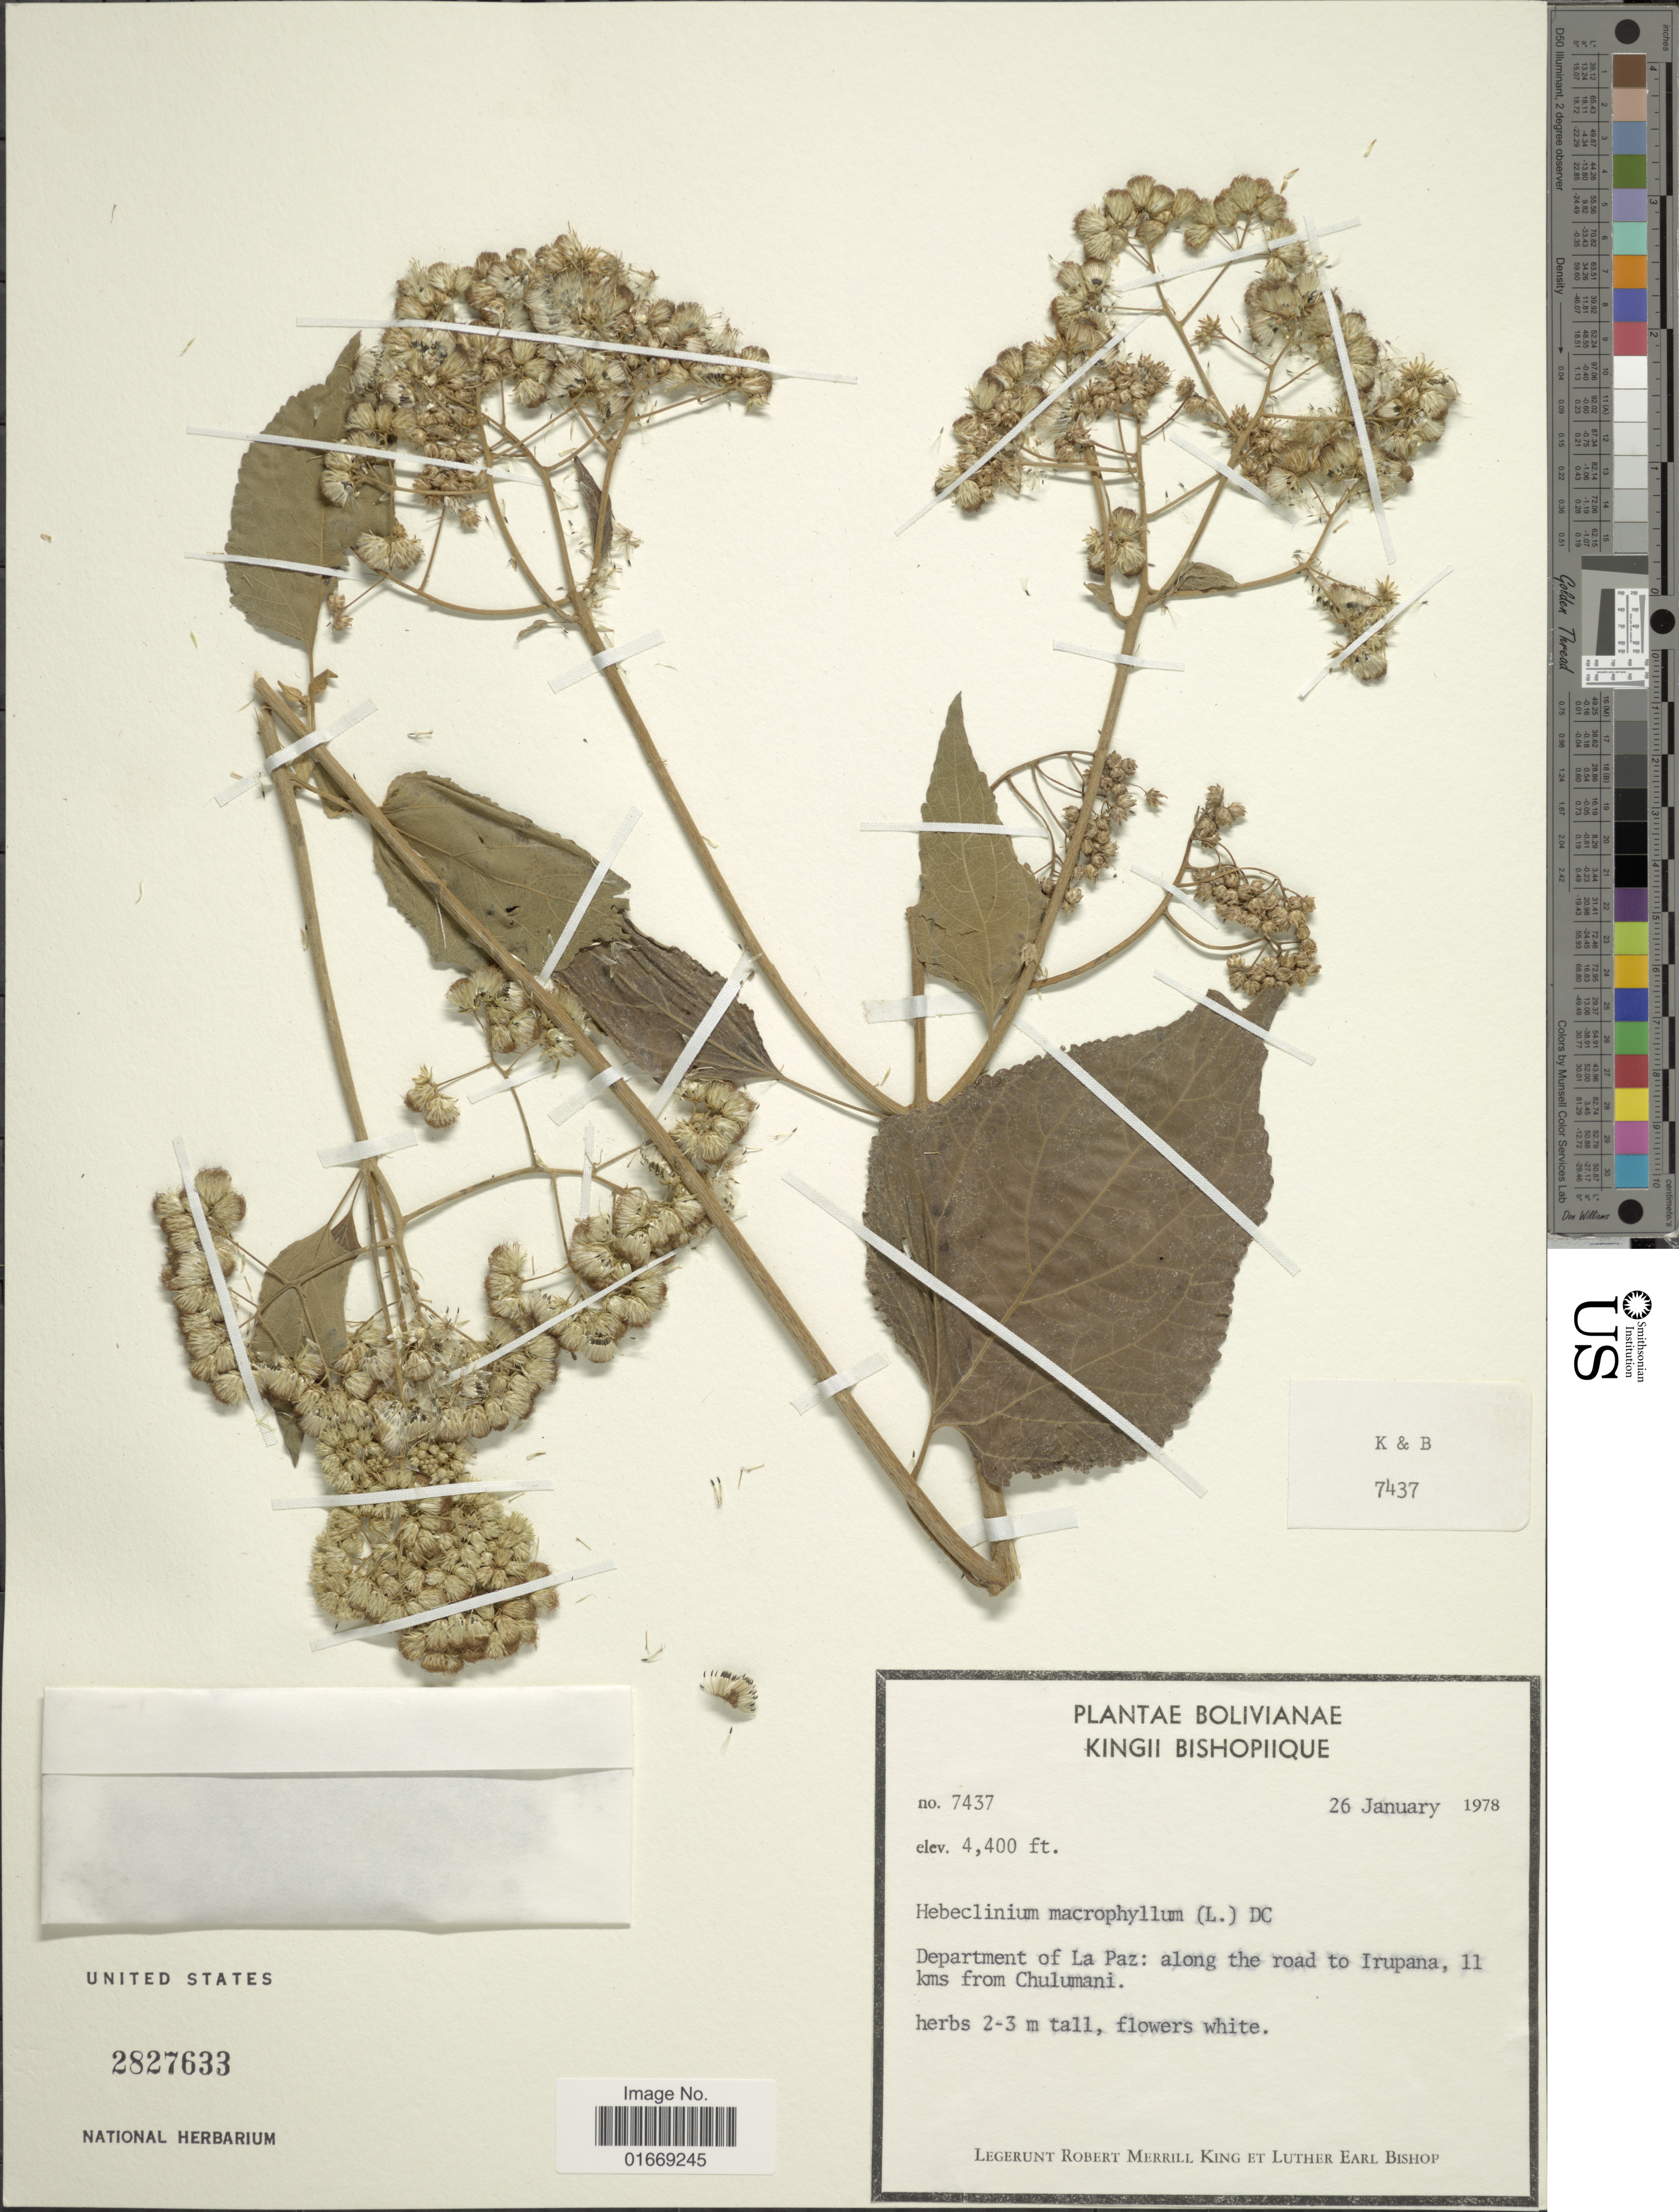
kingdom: Plantae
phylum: Tracheophyta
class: Magnoliopsida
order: Asterales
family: Asteraceae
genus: Hebeclinium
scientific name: Hebeclinium macrophyllum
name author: (L.) DC.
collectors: R. M. King & L. E. Bishop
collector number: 7437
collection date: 1978-01-26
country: Bolivia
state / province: La Paz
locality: Department of La Paz: along the road to Irupana, 11 kms from Chulumani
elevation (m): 1341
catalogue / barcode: US 2827633